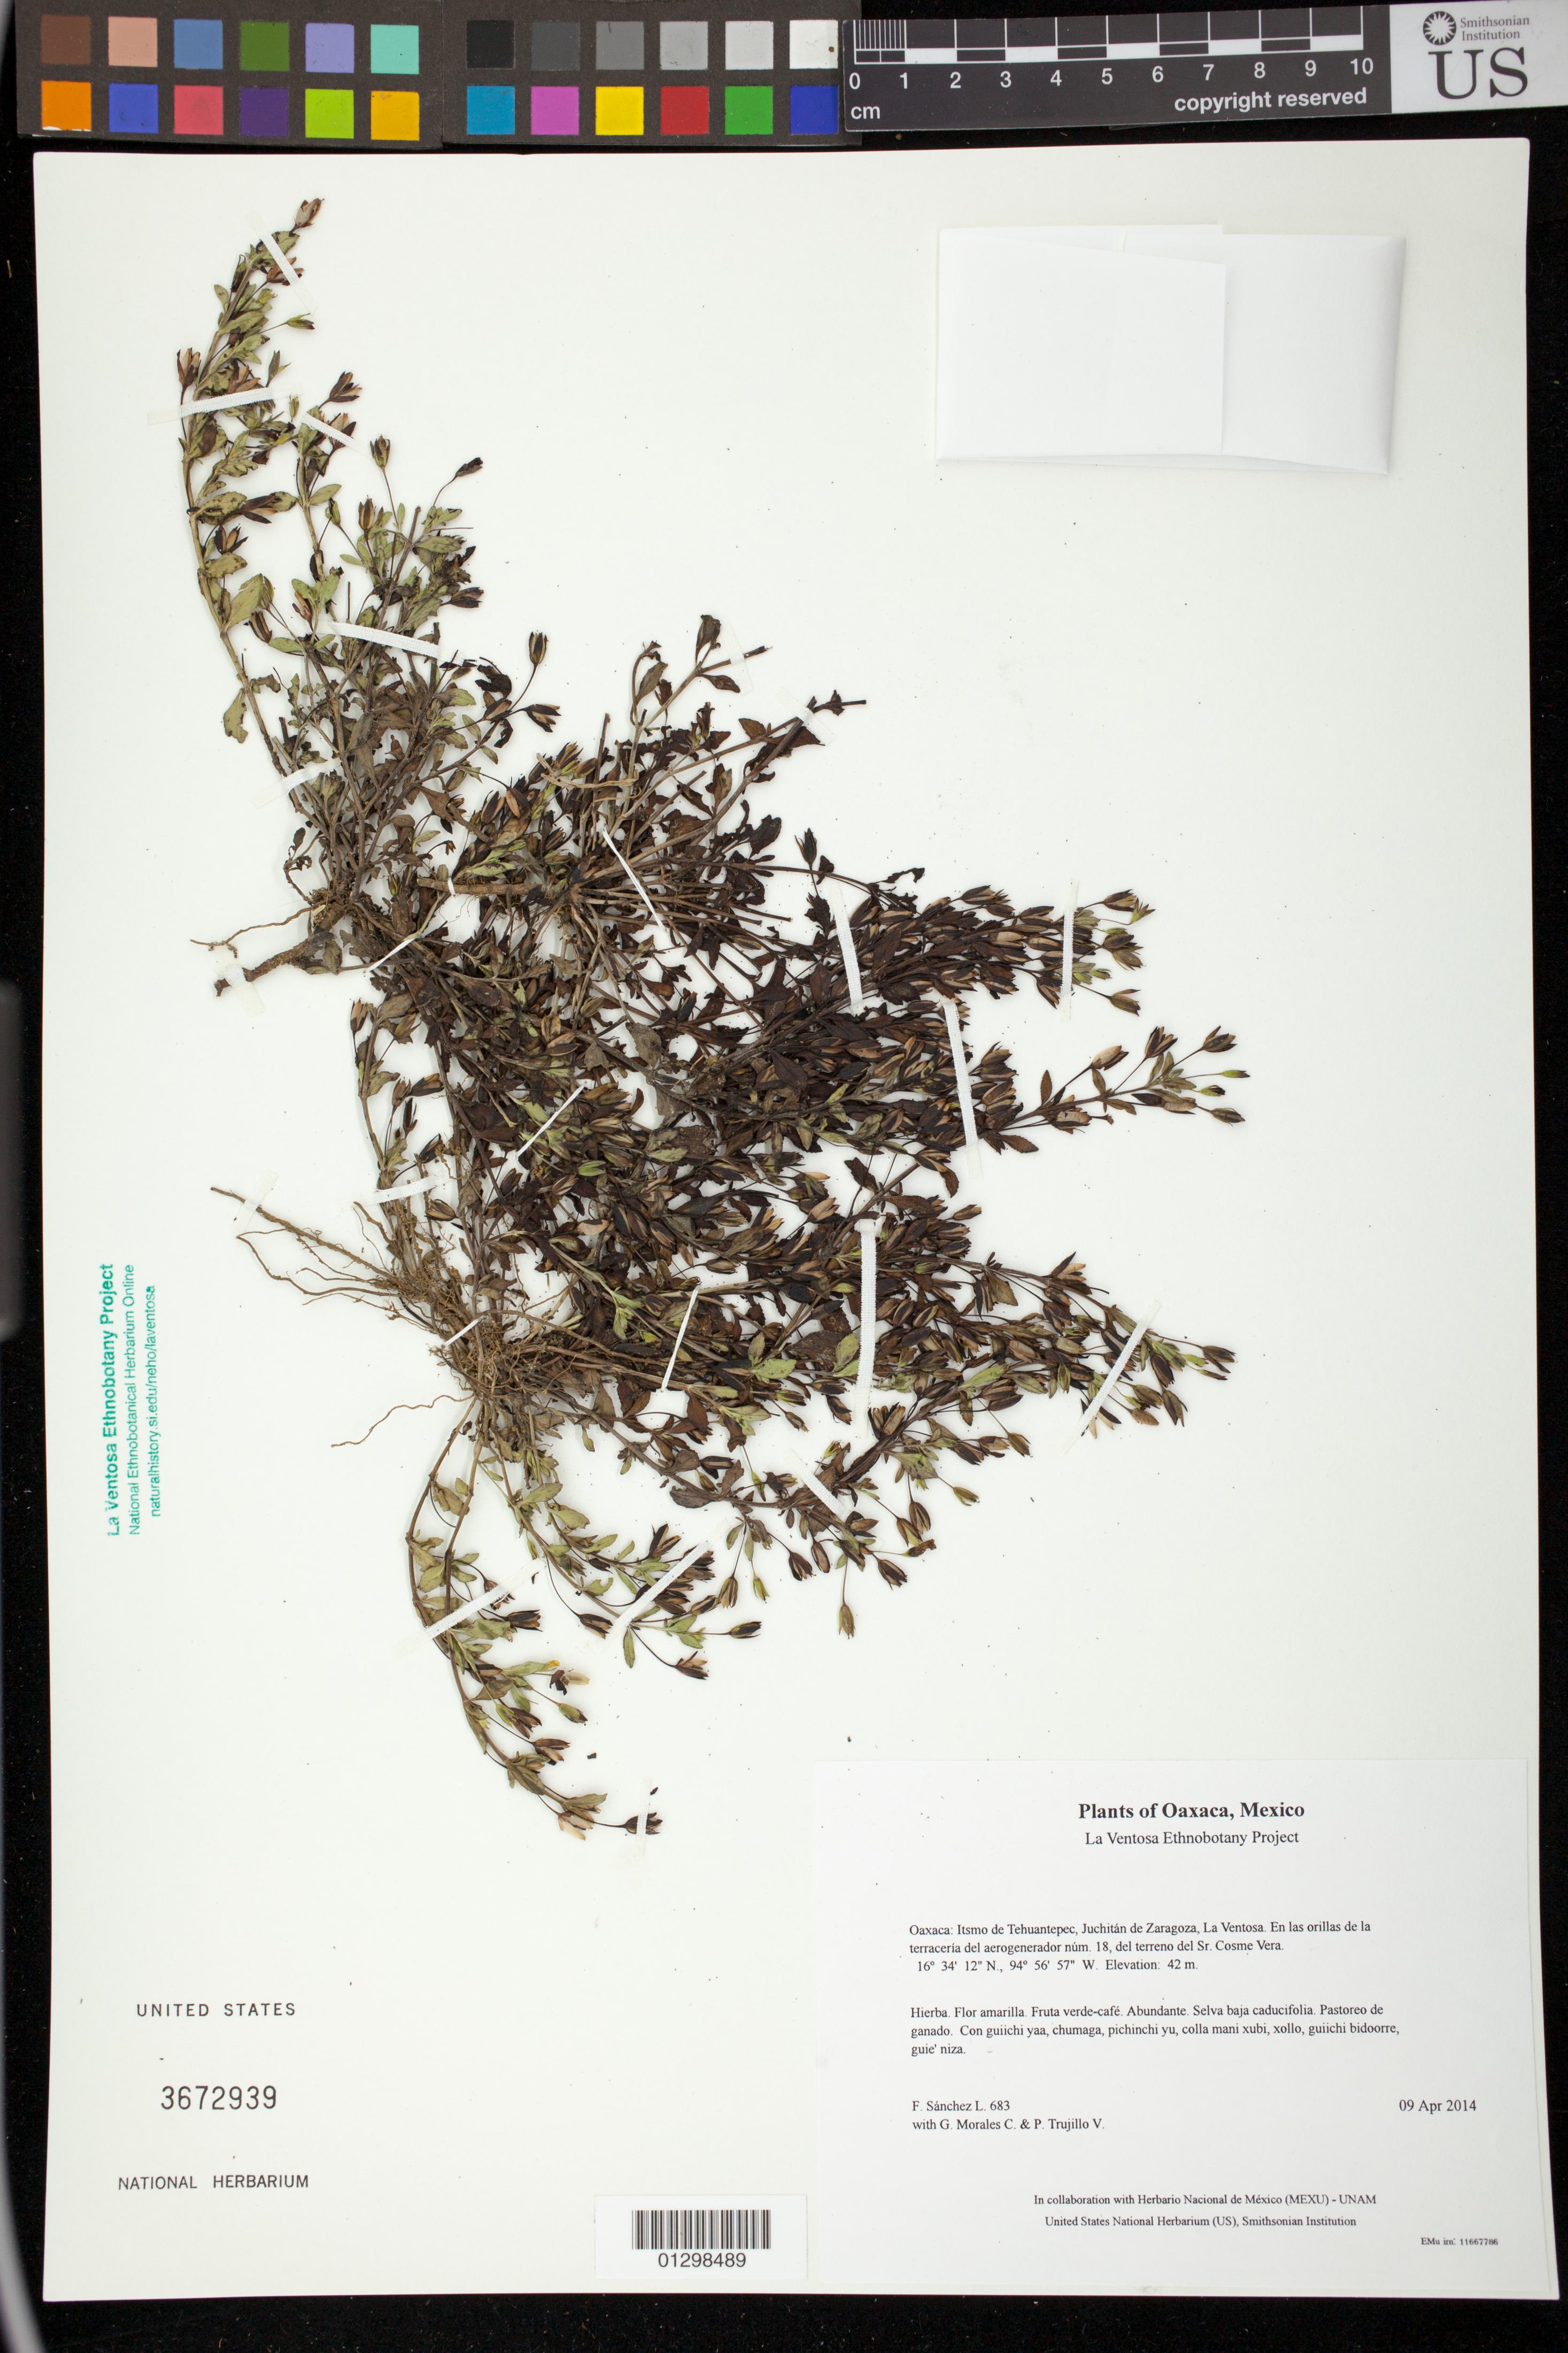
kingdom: Plantae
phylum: Tracheophyta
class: Magnoliopsida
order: Lamiales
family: Plantaginaceae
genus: Mecardonia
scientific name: Mecardonia procumbens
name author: (Mill.) Small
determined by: Velasco G., Kenia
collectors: F. Sánchez L., G. Morales C. & P. Trujillo V.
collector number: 683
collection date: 2014-04-09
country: Mexico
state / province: Oaxaca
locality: Itsmo de Tehuantepec, Juchitán de Zaragoza, La Ventosa. En las orillas de la terracería del aerogenerador núm. 18, del terreno del Sr. Cosme Vera.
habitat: Selva baja caducifolia. Pastoreo de ganado.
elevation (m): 42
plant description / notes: JEBOT, MEXU, SERO, SIPI, US; Guixi bandaga. Guie' naguchi. Cuaananaxhi naga'-namuu. Stale.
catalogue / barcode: US 3672939